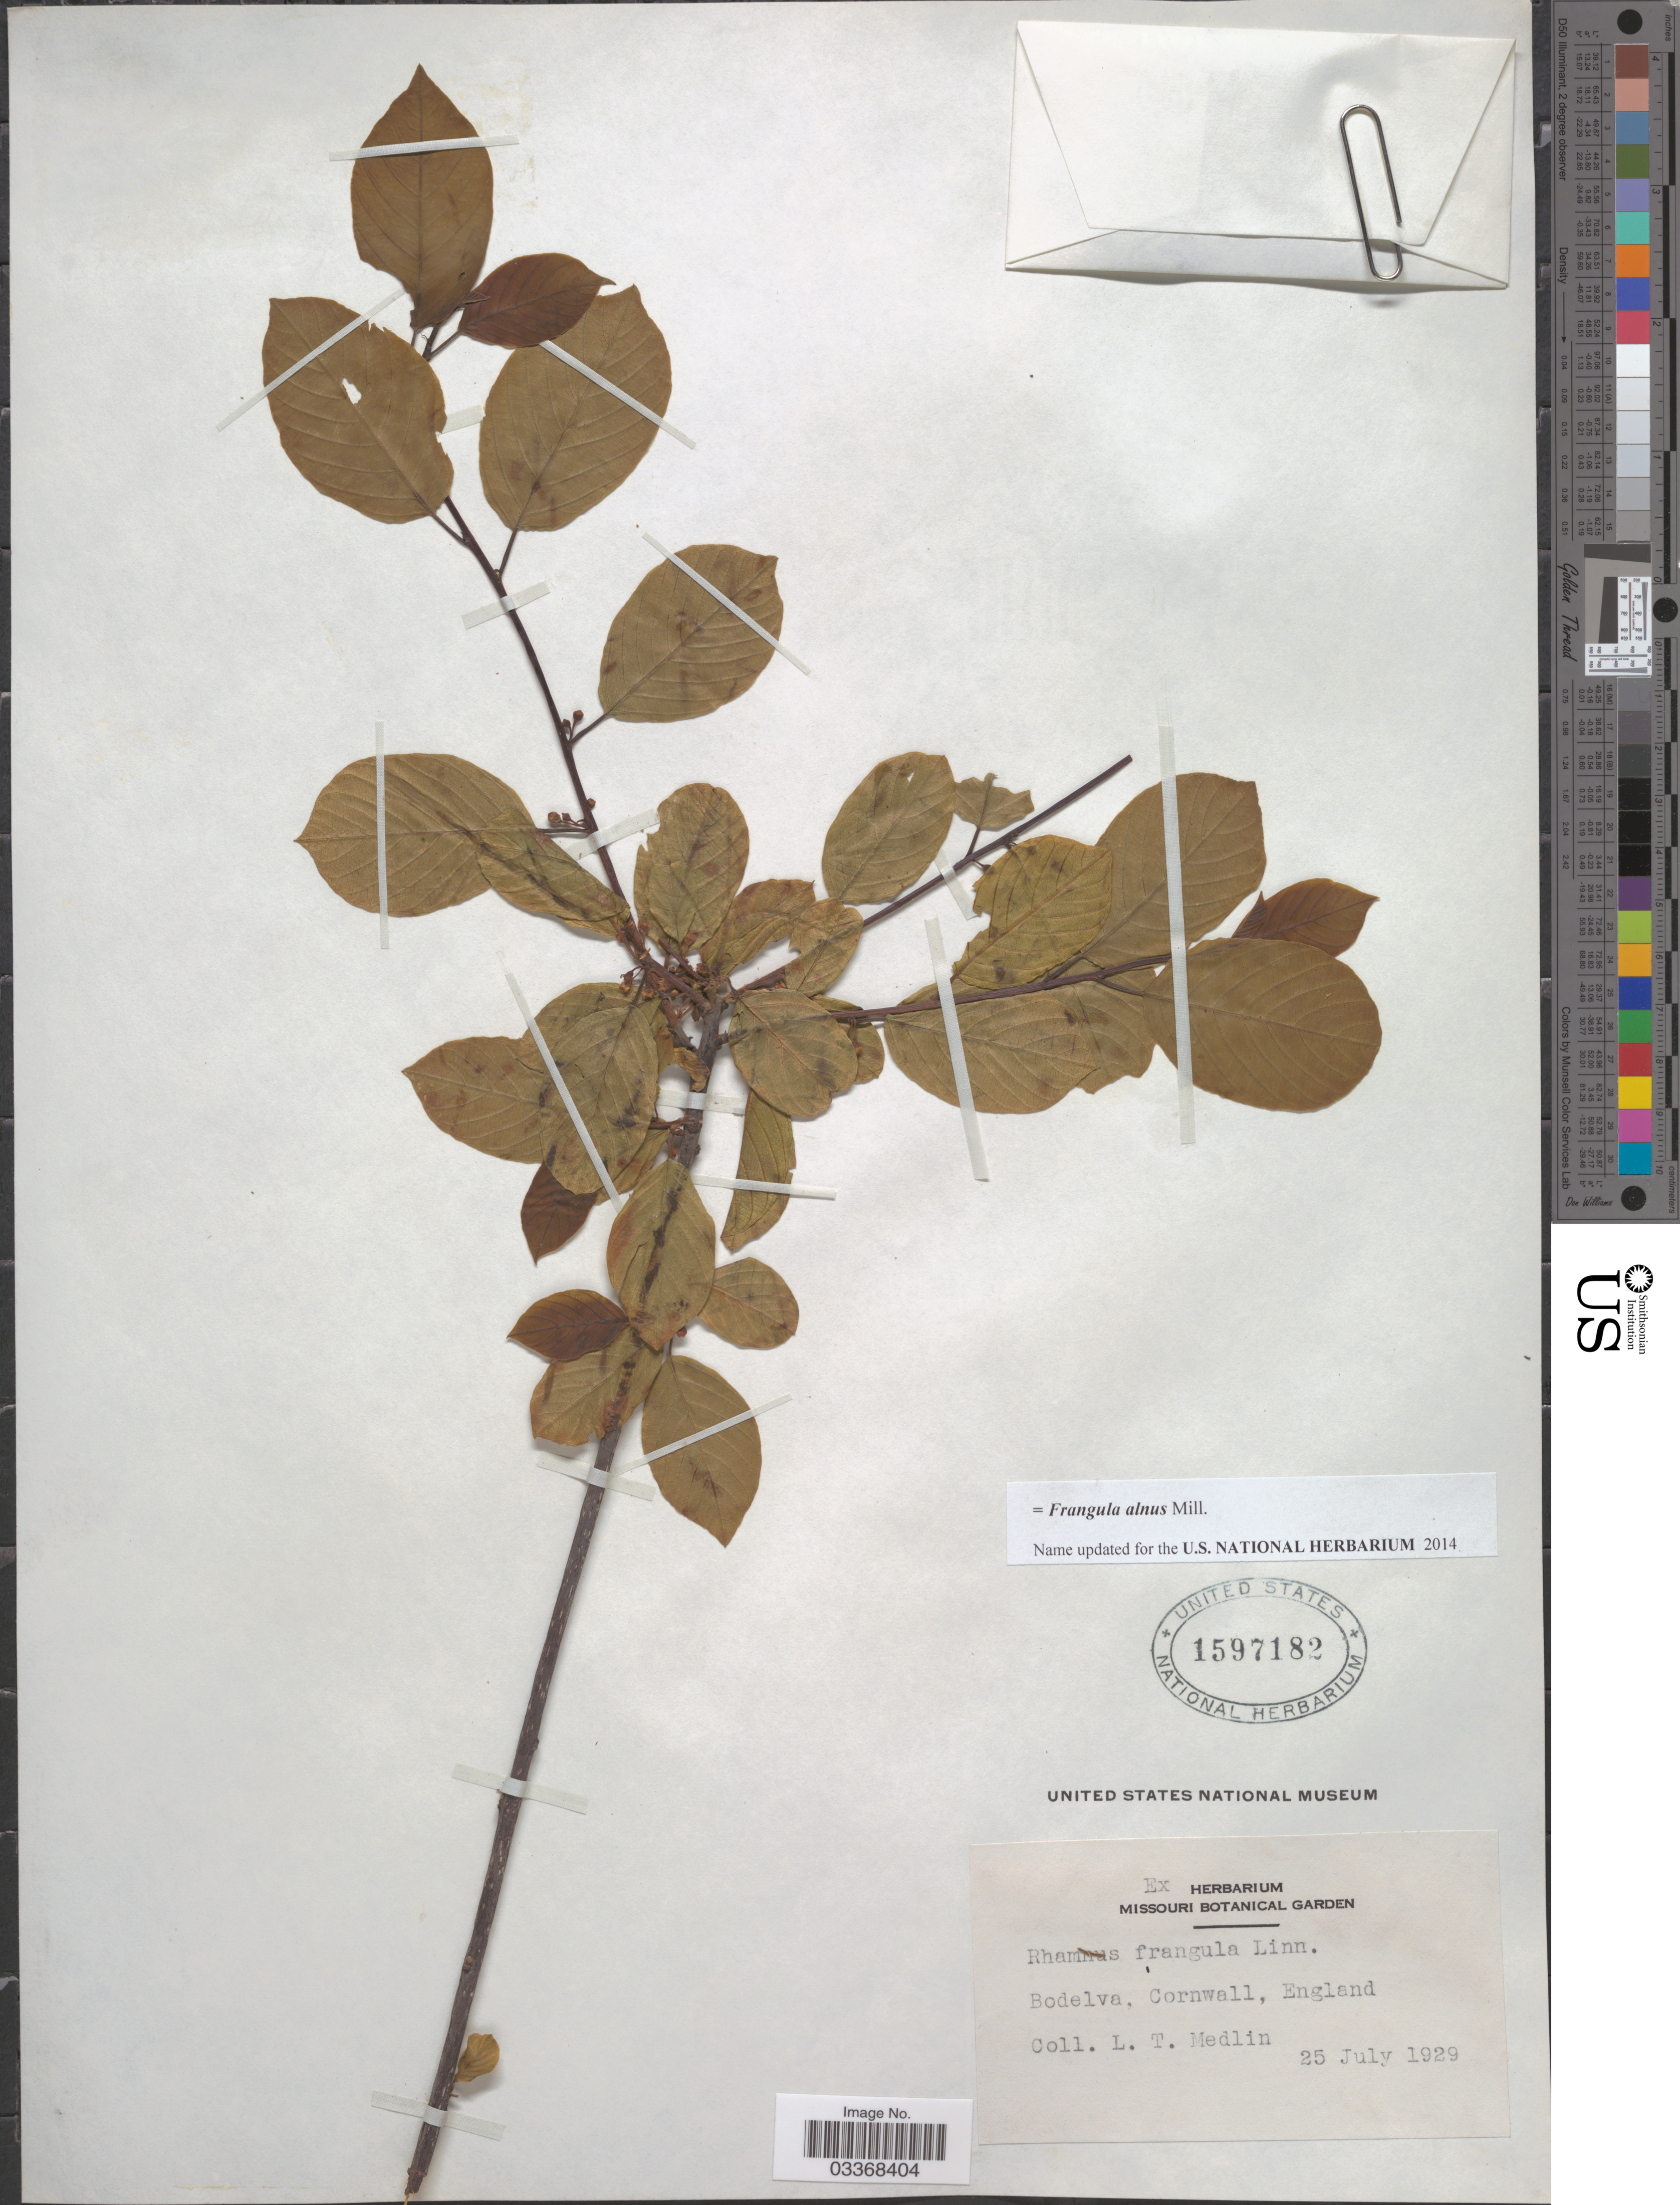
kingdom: Plantae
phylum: Tracheophyta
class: Magnoliopsida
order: Rosales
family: Rhamnaceae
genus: Frangula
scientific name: Frangula alnus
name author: Mill.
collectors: L. Medlin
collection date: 1929-07-25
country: United Kingdom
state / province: England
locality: Bodelva, Cornwall.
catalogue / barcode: US 1597182